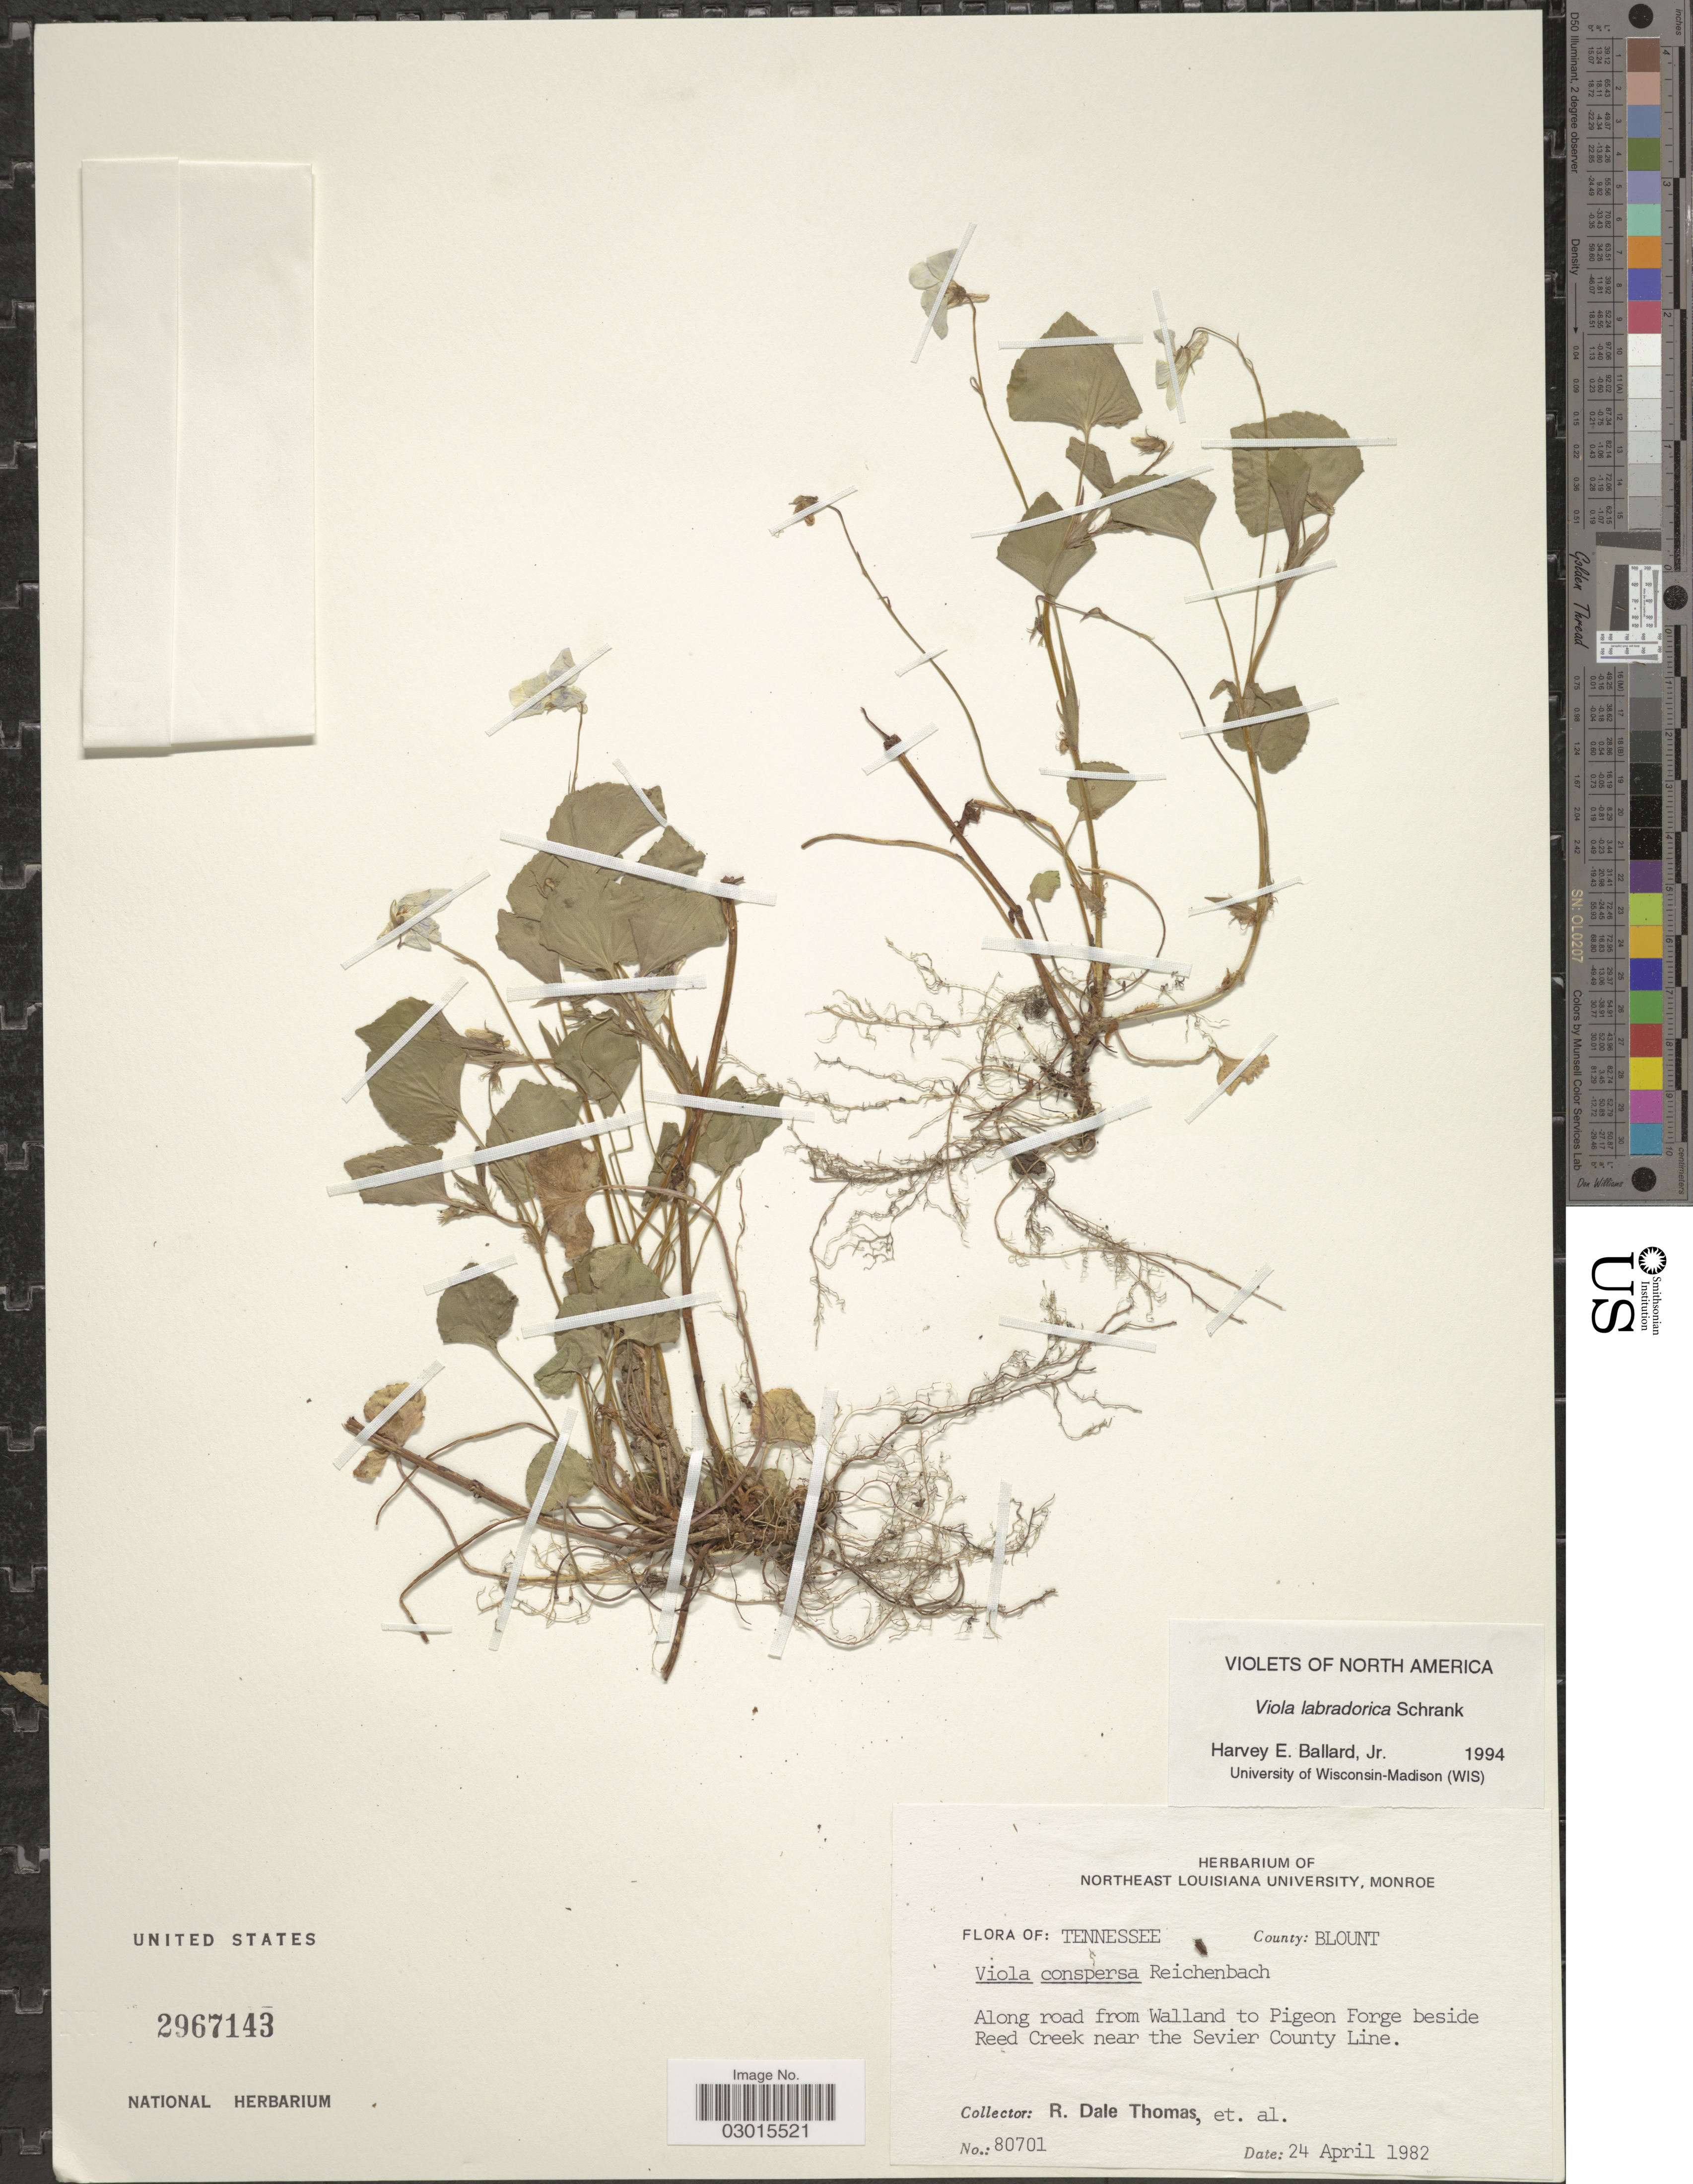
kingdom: Plantae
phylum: Tracheophyta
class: Magnoliopsida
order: Malpighiales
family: Violaceae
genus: Viola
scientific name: Viola labradorica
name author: Schrank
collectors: R. Thomas & et al.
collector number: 80701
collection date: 1982-04-24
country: United States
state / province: Tennessee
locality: County: Blount. Along road from Walland to Pigeon Forge beside Reed Creek near the Sevier County Line.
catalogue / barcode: US 2967143